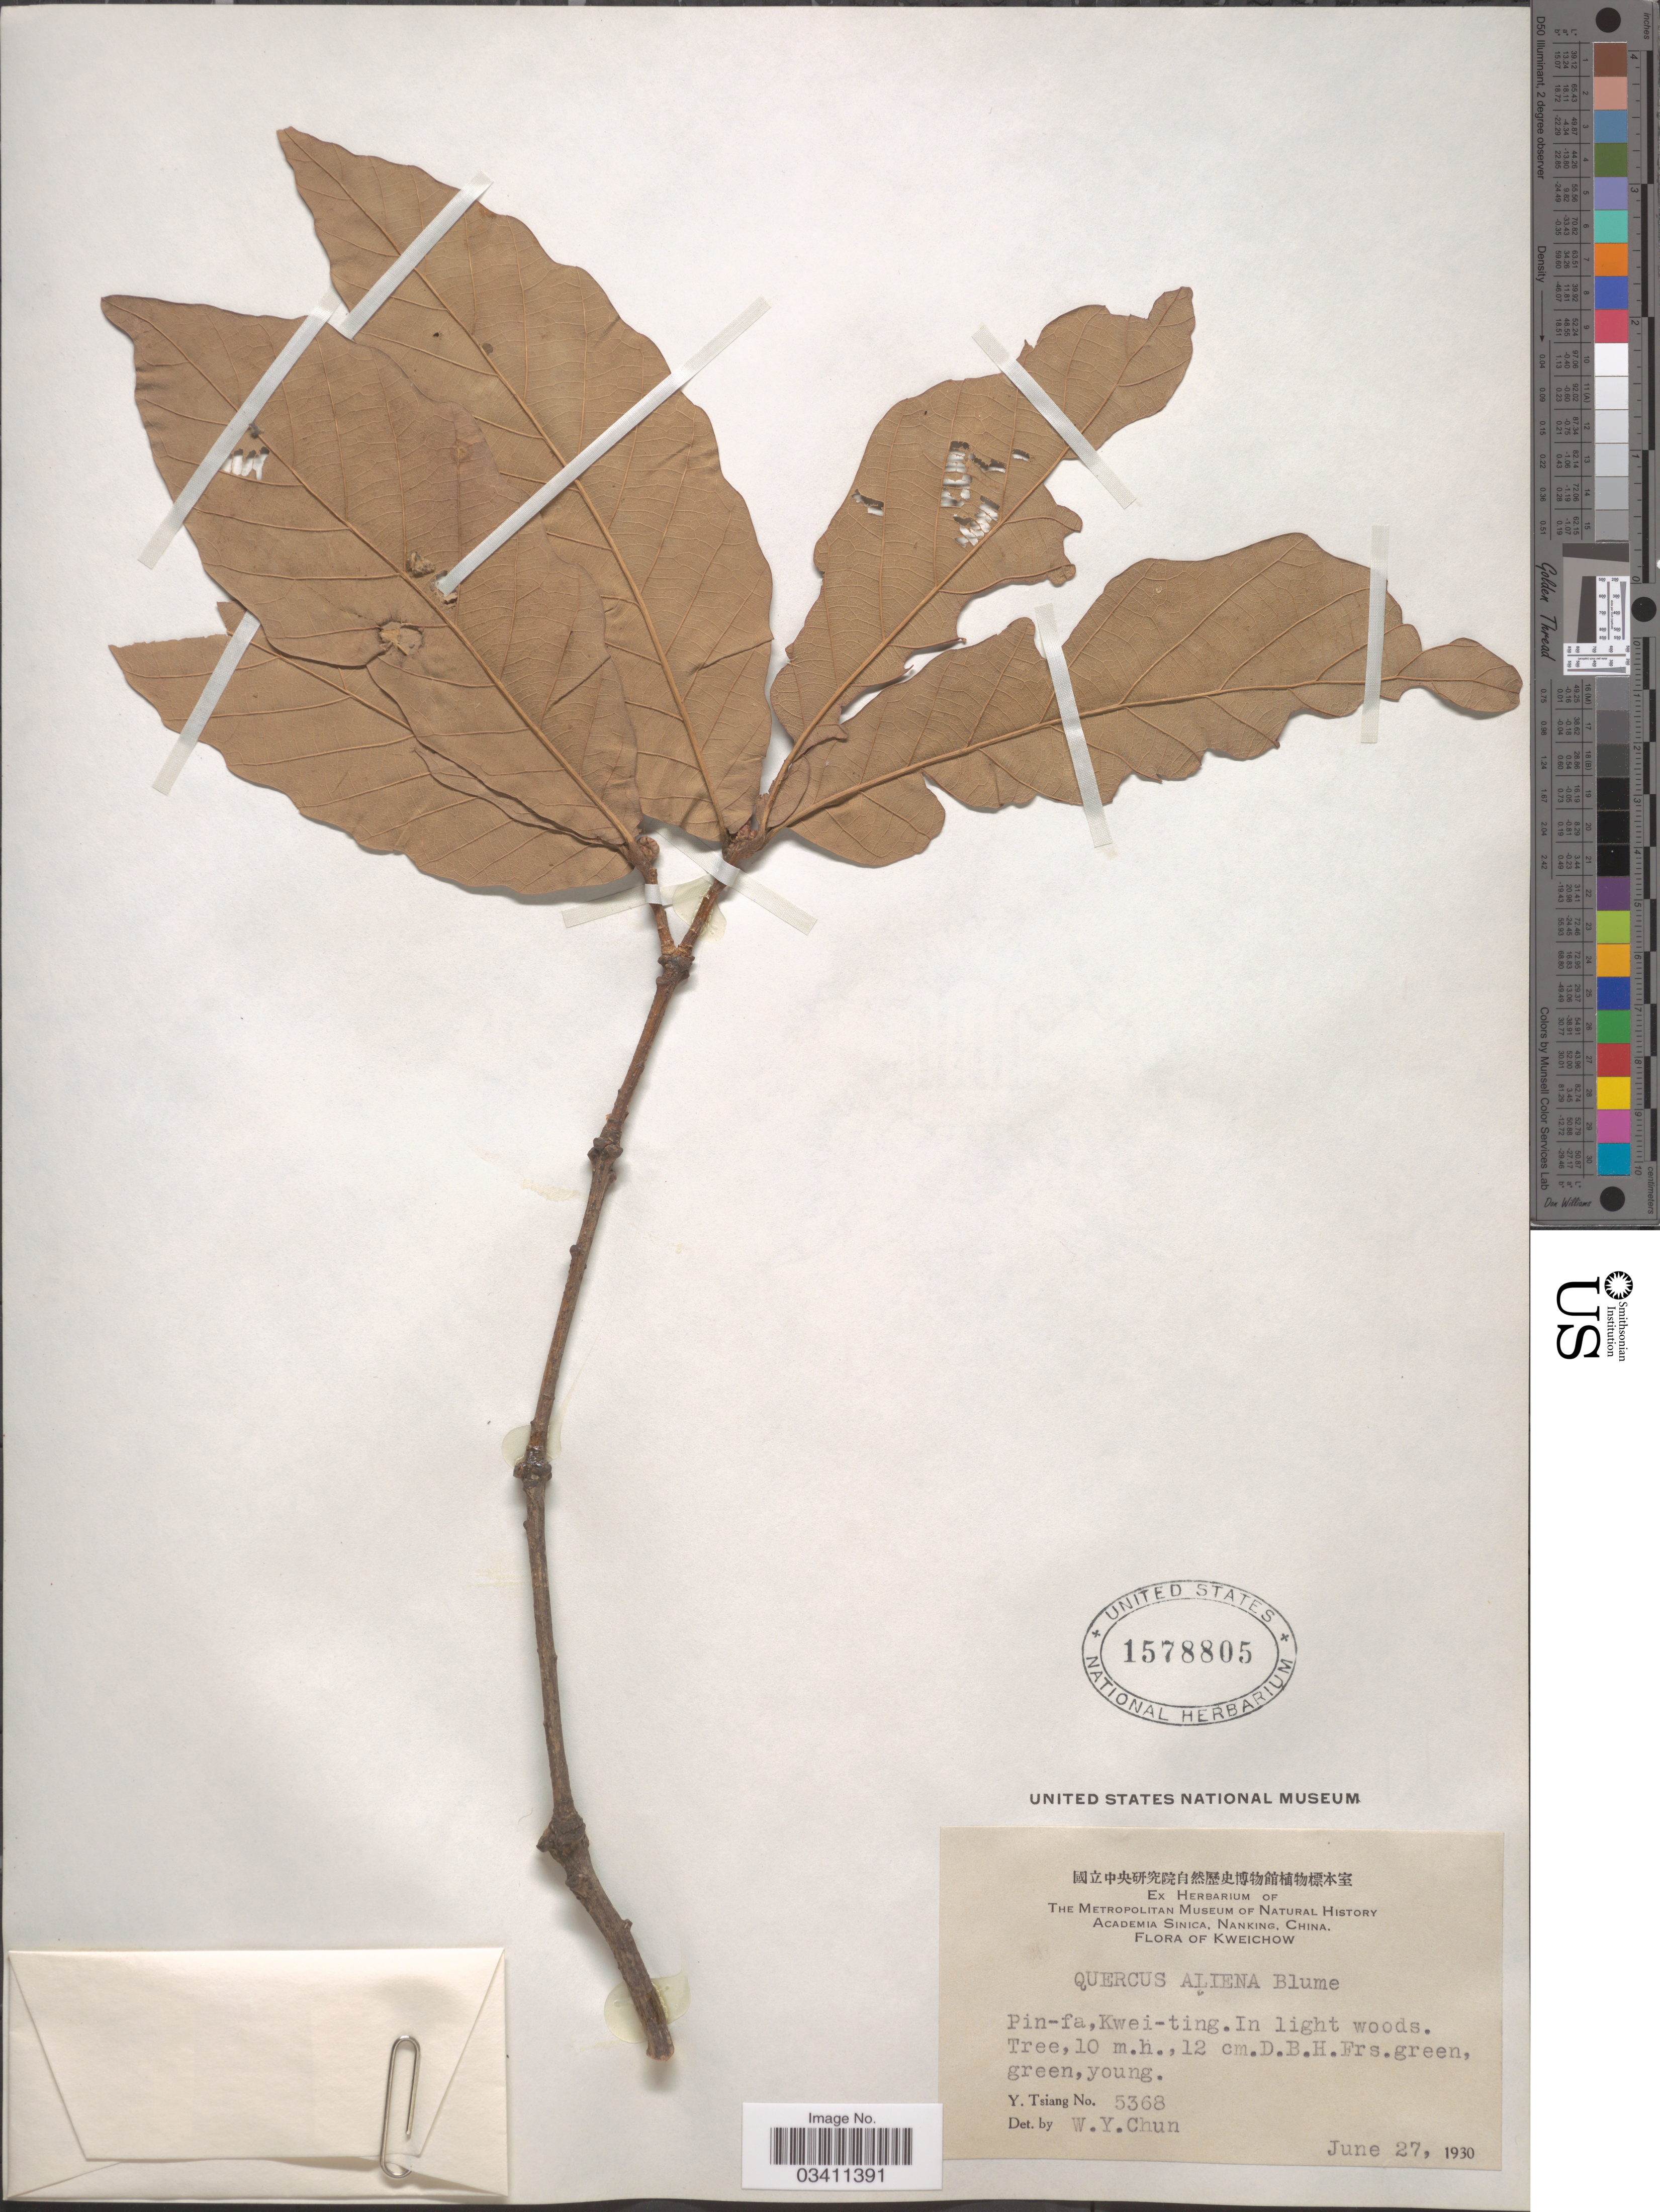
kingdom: Plantae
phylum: Tracheophyta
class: Magnoliopsida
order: Fagales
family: Fagaceae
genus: Quercus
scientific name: Quercus aliena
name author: Blume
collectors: Y. Tsiang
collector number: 5368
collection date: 1930-06-27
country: China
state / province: Guizhou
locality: Kweichow. Pin-fa, Kwei-ting.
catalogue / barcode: US 1578805